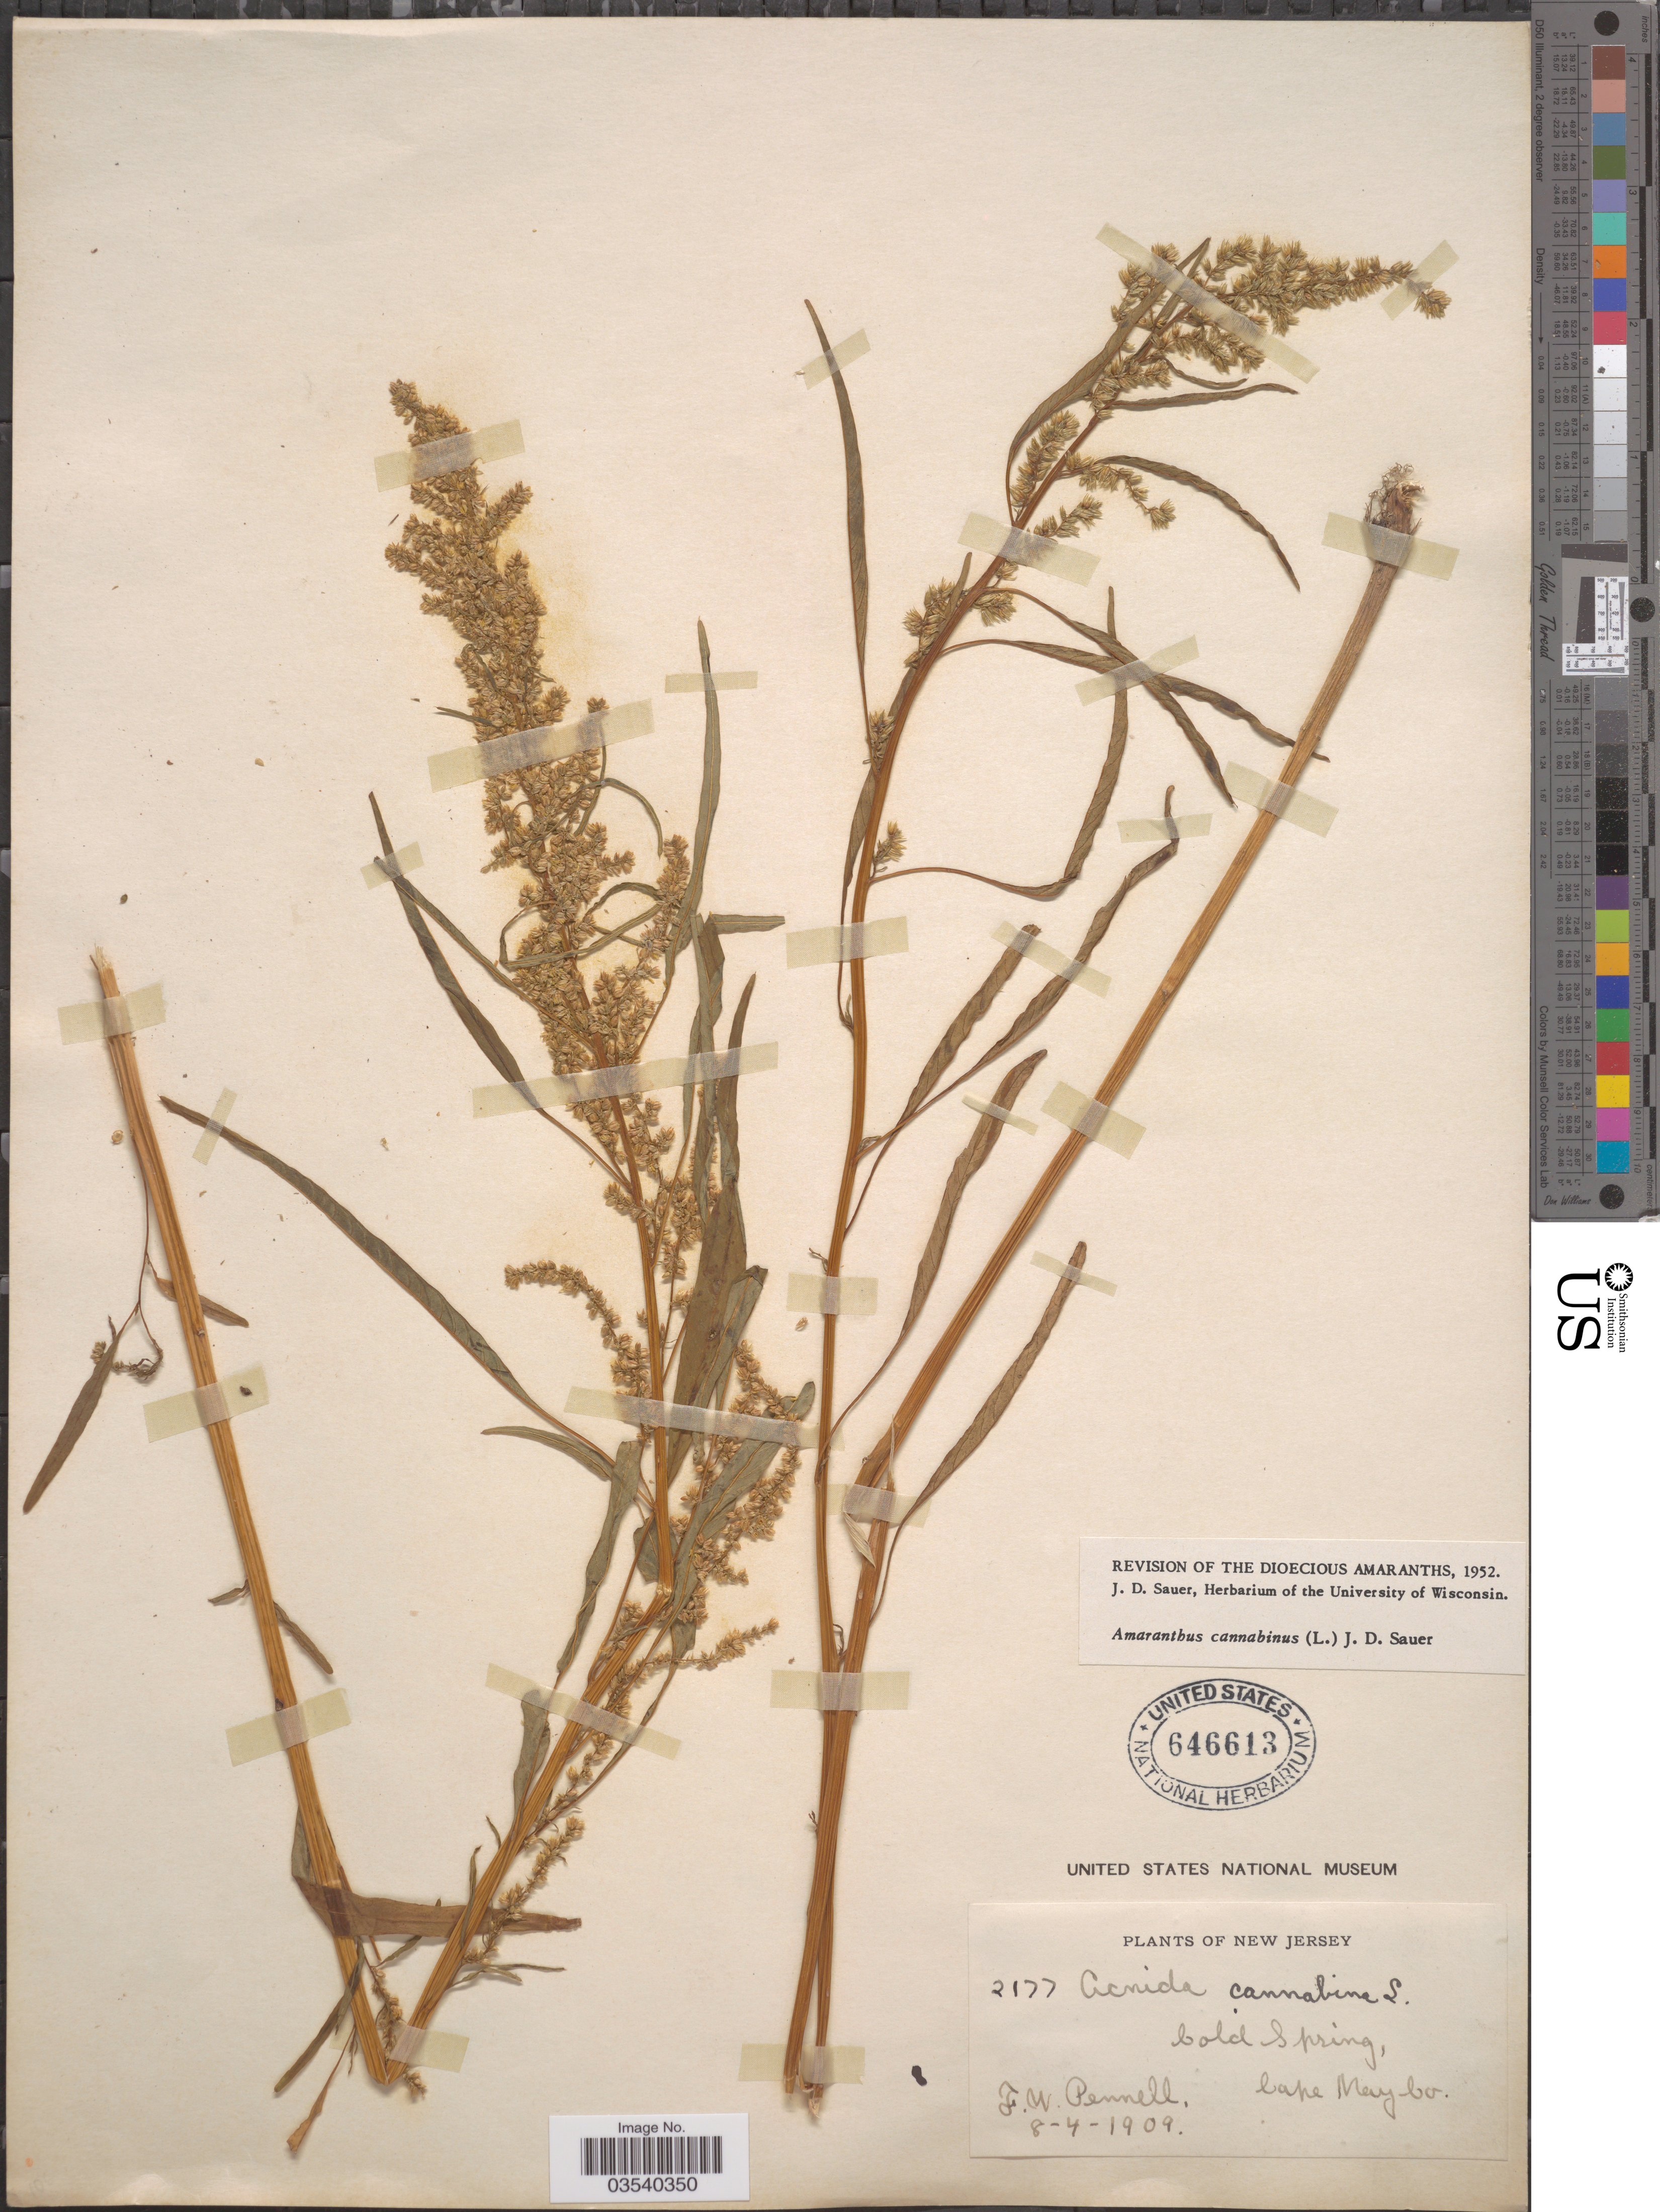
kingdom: Plantae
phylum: Tracheophyta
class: Magnoliopsida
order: Caryophyllales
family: Amaranthaceae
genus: Amaranthus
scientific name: Amaranthus cannabinus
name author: (L.) E.G. F. Sauer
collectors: F. W. Pennell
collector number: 2177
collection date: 1909-08-04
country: United States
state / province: New Jersey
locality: Cold Spring. Cape May Co.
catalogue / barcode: US 646613